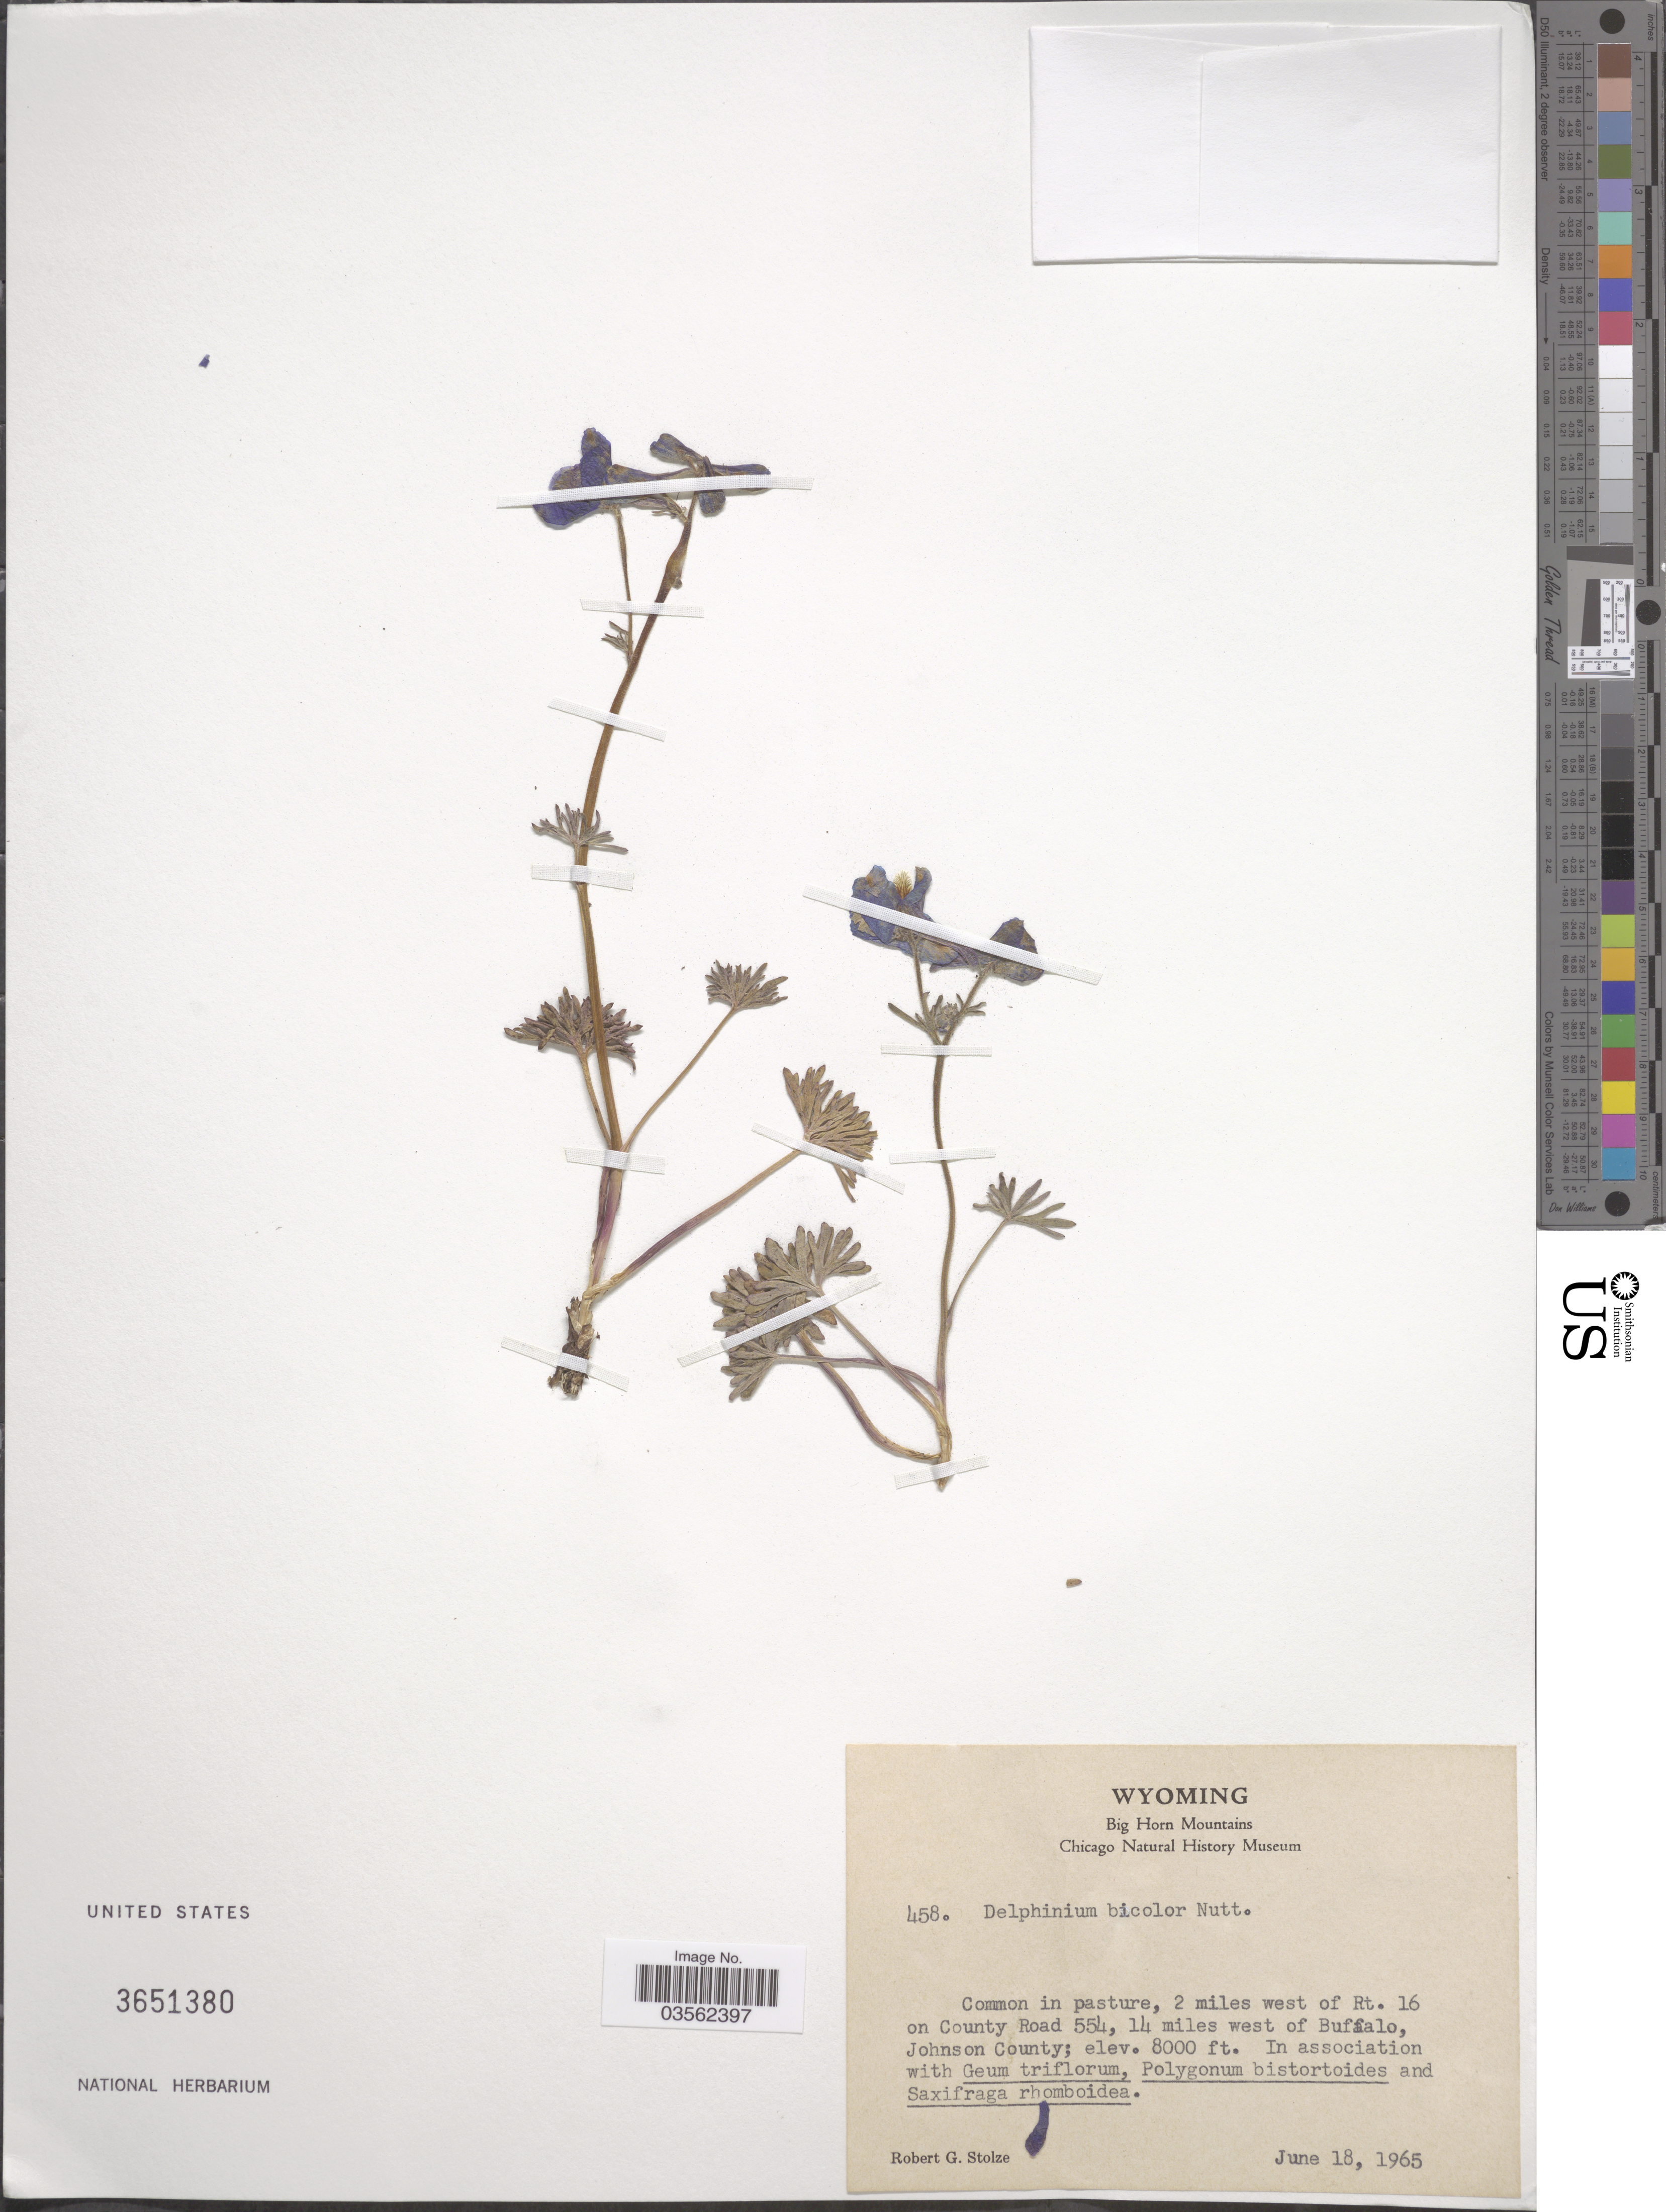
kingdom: Plantae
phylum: Tracheophyta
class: Magnoliopsida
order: Ranunculales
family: Ranunculaceae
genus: Delphinium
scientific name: Delphinium bicolor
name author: Nutt.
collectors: R. G. Stolze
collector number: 458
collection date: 1965-06-18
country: United States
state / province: Wyoming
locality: Big Horn Mountains. 2 miles west of Rt. 16 on County Road 554, 14 miles west of Buffalo, Johnson County.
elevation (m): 2438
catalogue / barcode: US 3651380